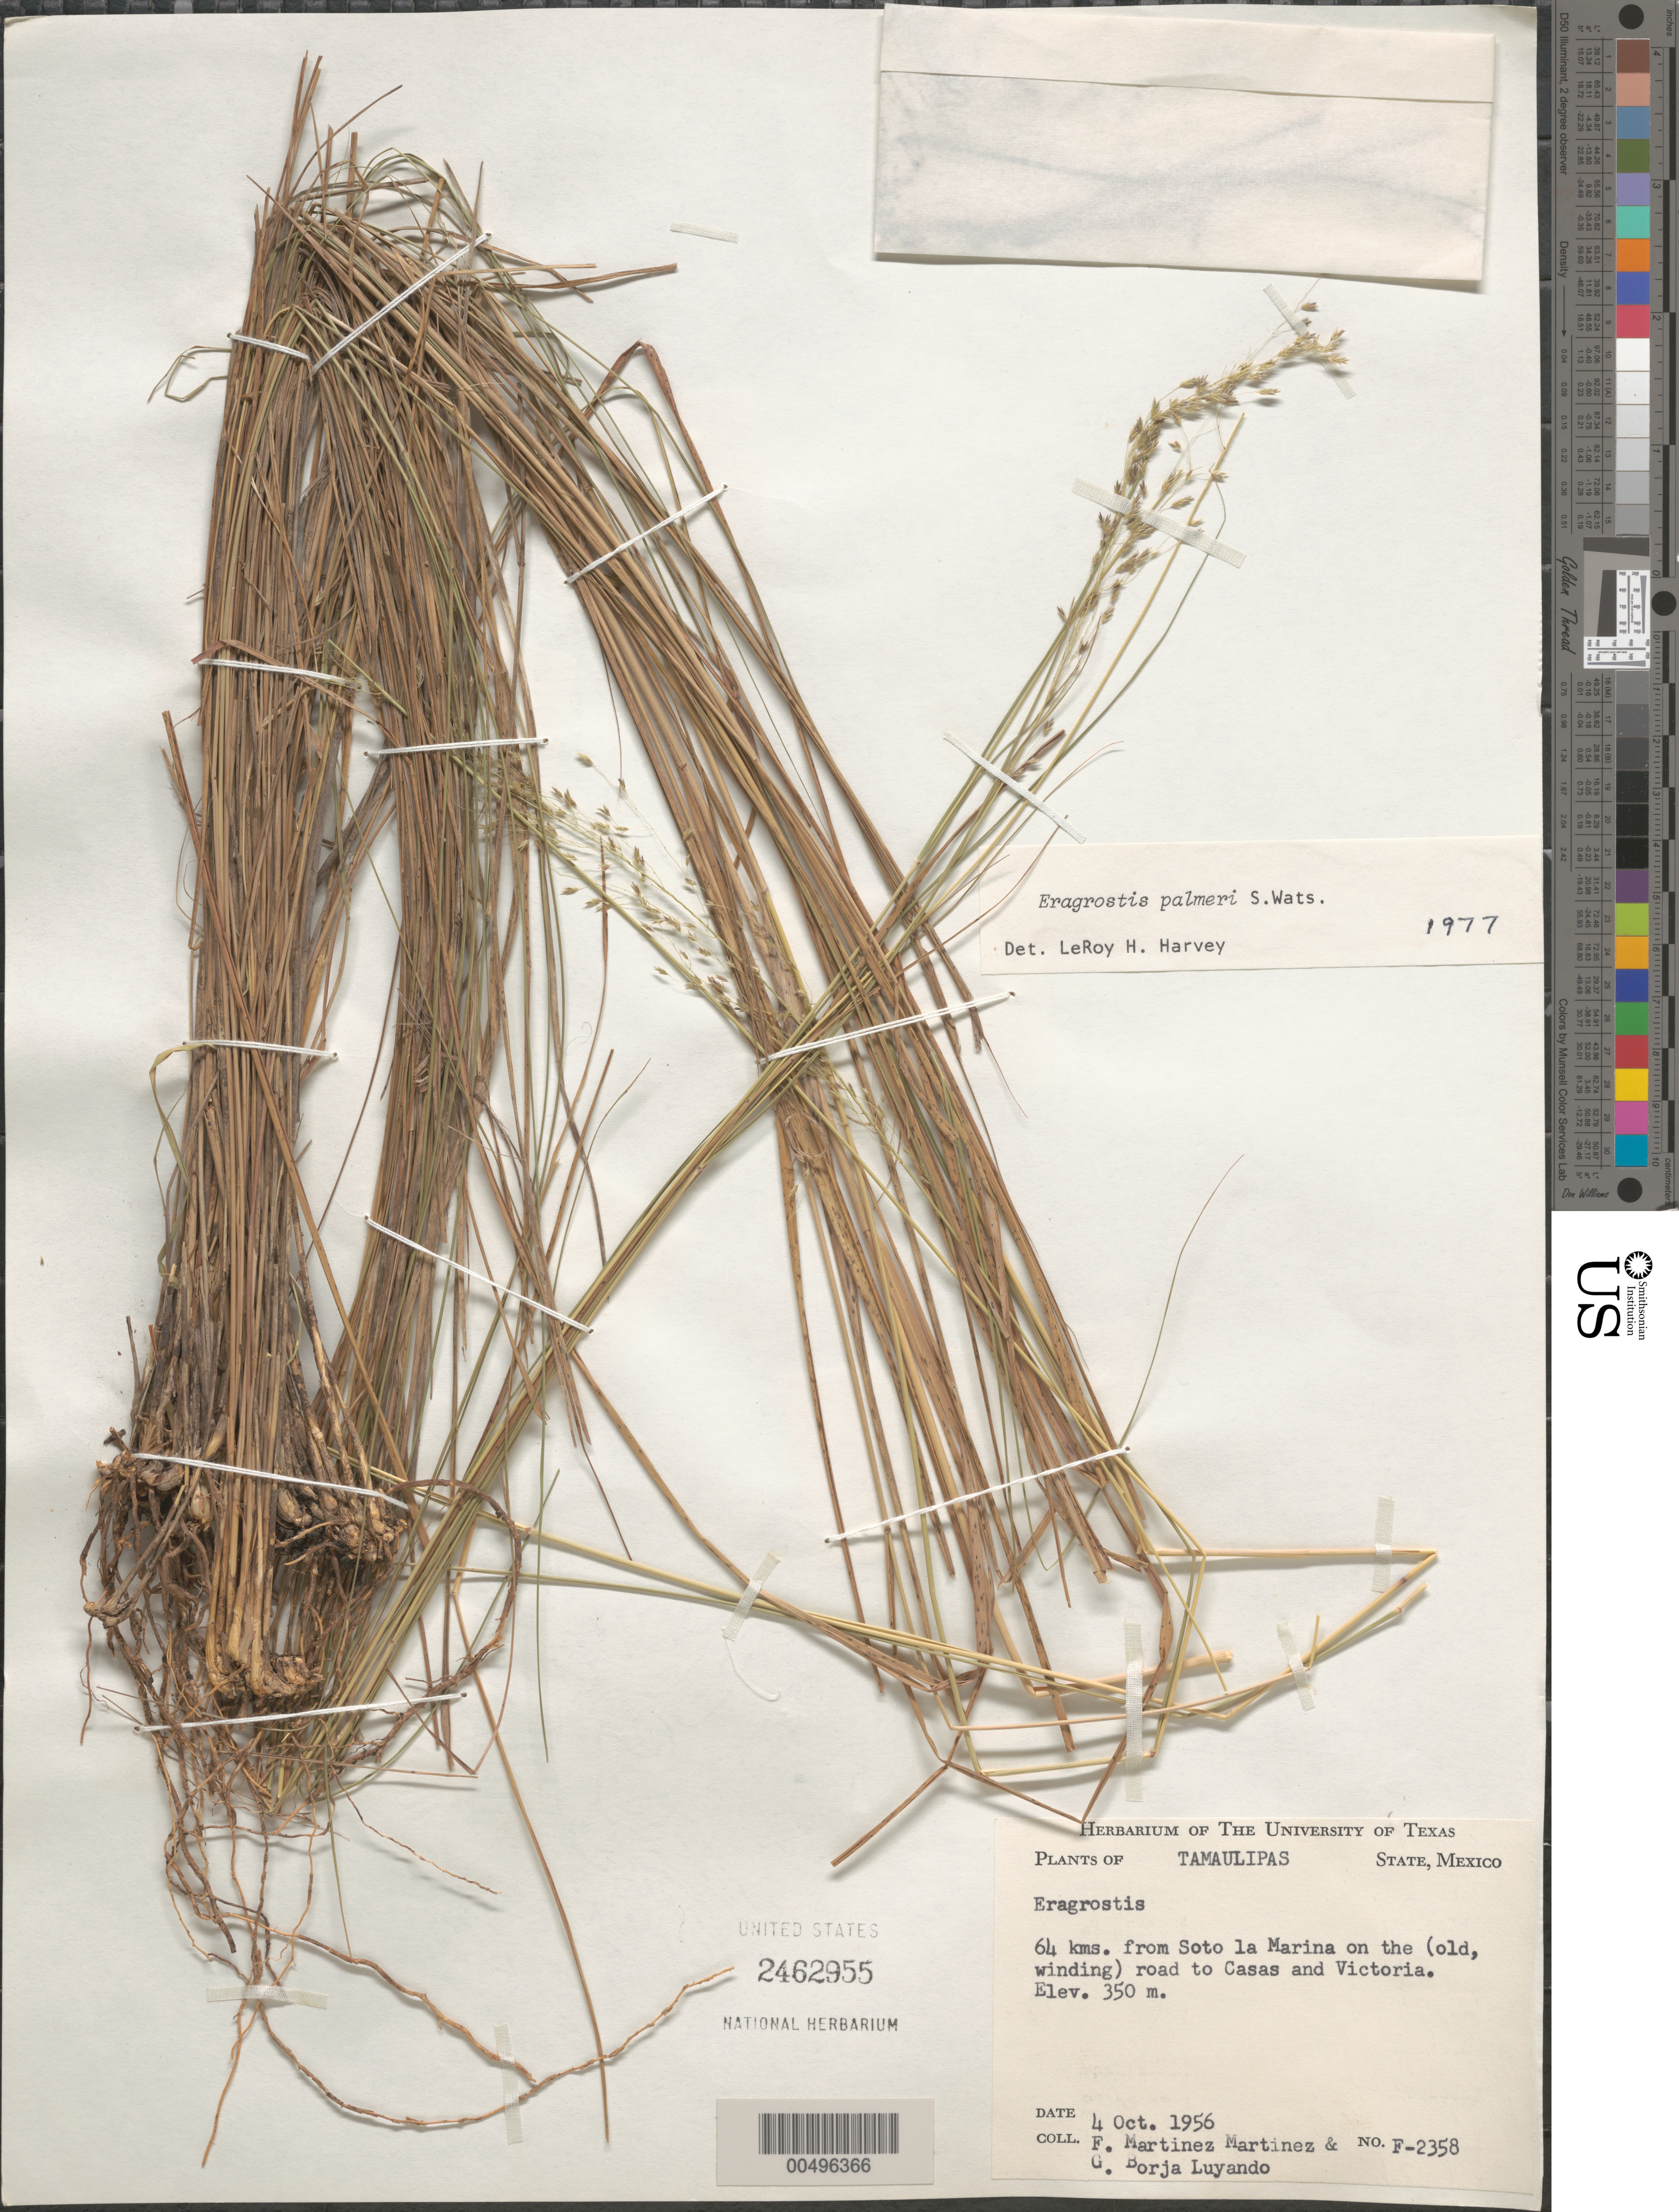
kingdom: Plantae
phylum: Tracheophyta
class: Liliopsida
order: Poales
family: Poaceae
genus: Eragrostis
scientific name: Eragrostis palmeri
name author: S. Watson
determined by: Harvey, L. H.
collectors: F. Martinez-M. & G. Borja-Luyando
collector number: F-2358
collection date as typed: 4 Oct 1956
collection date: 1956-10-04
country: Mexico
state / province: Tamaulipas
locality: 64 km from Soto la Marina on the (old, winding) rd to Casas and Victoria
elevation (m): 350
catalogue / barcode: US 2462955